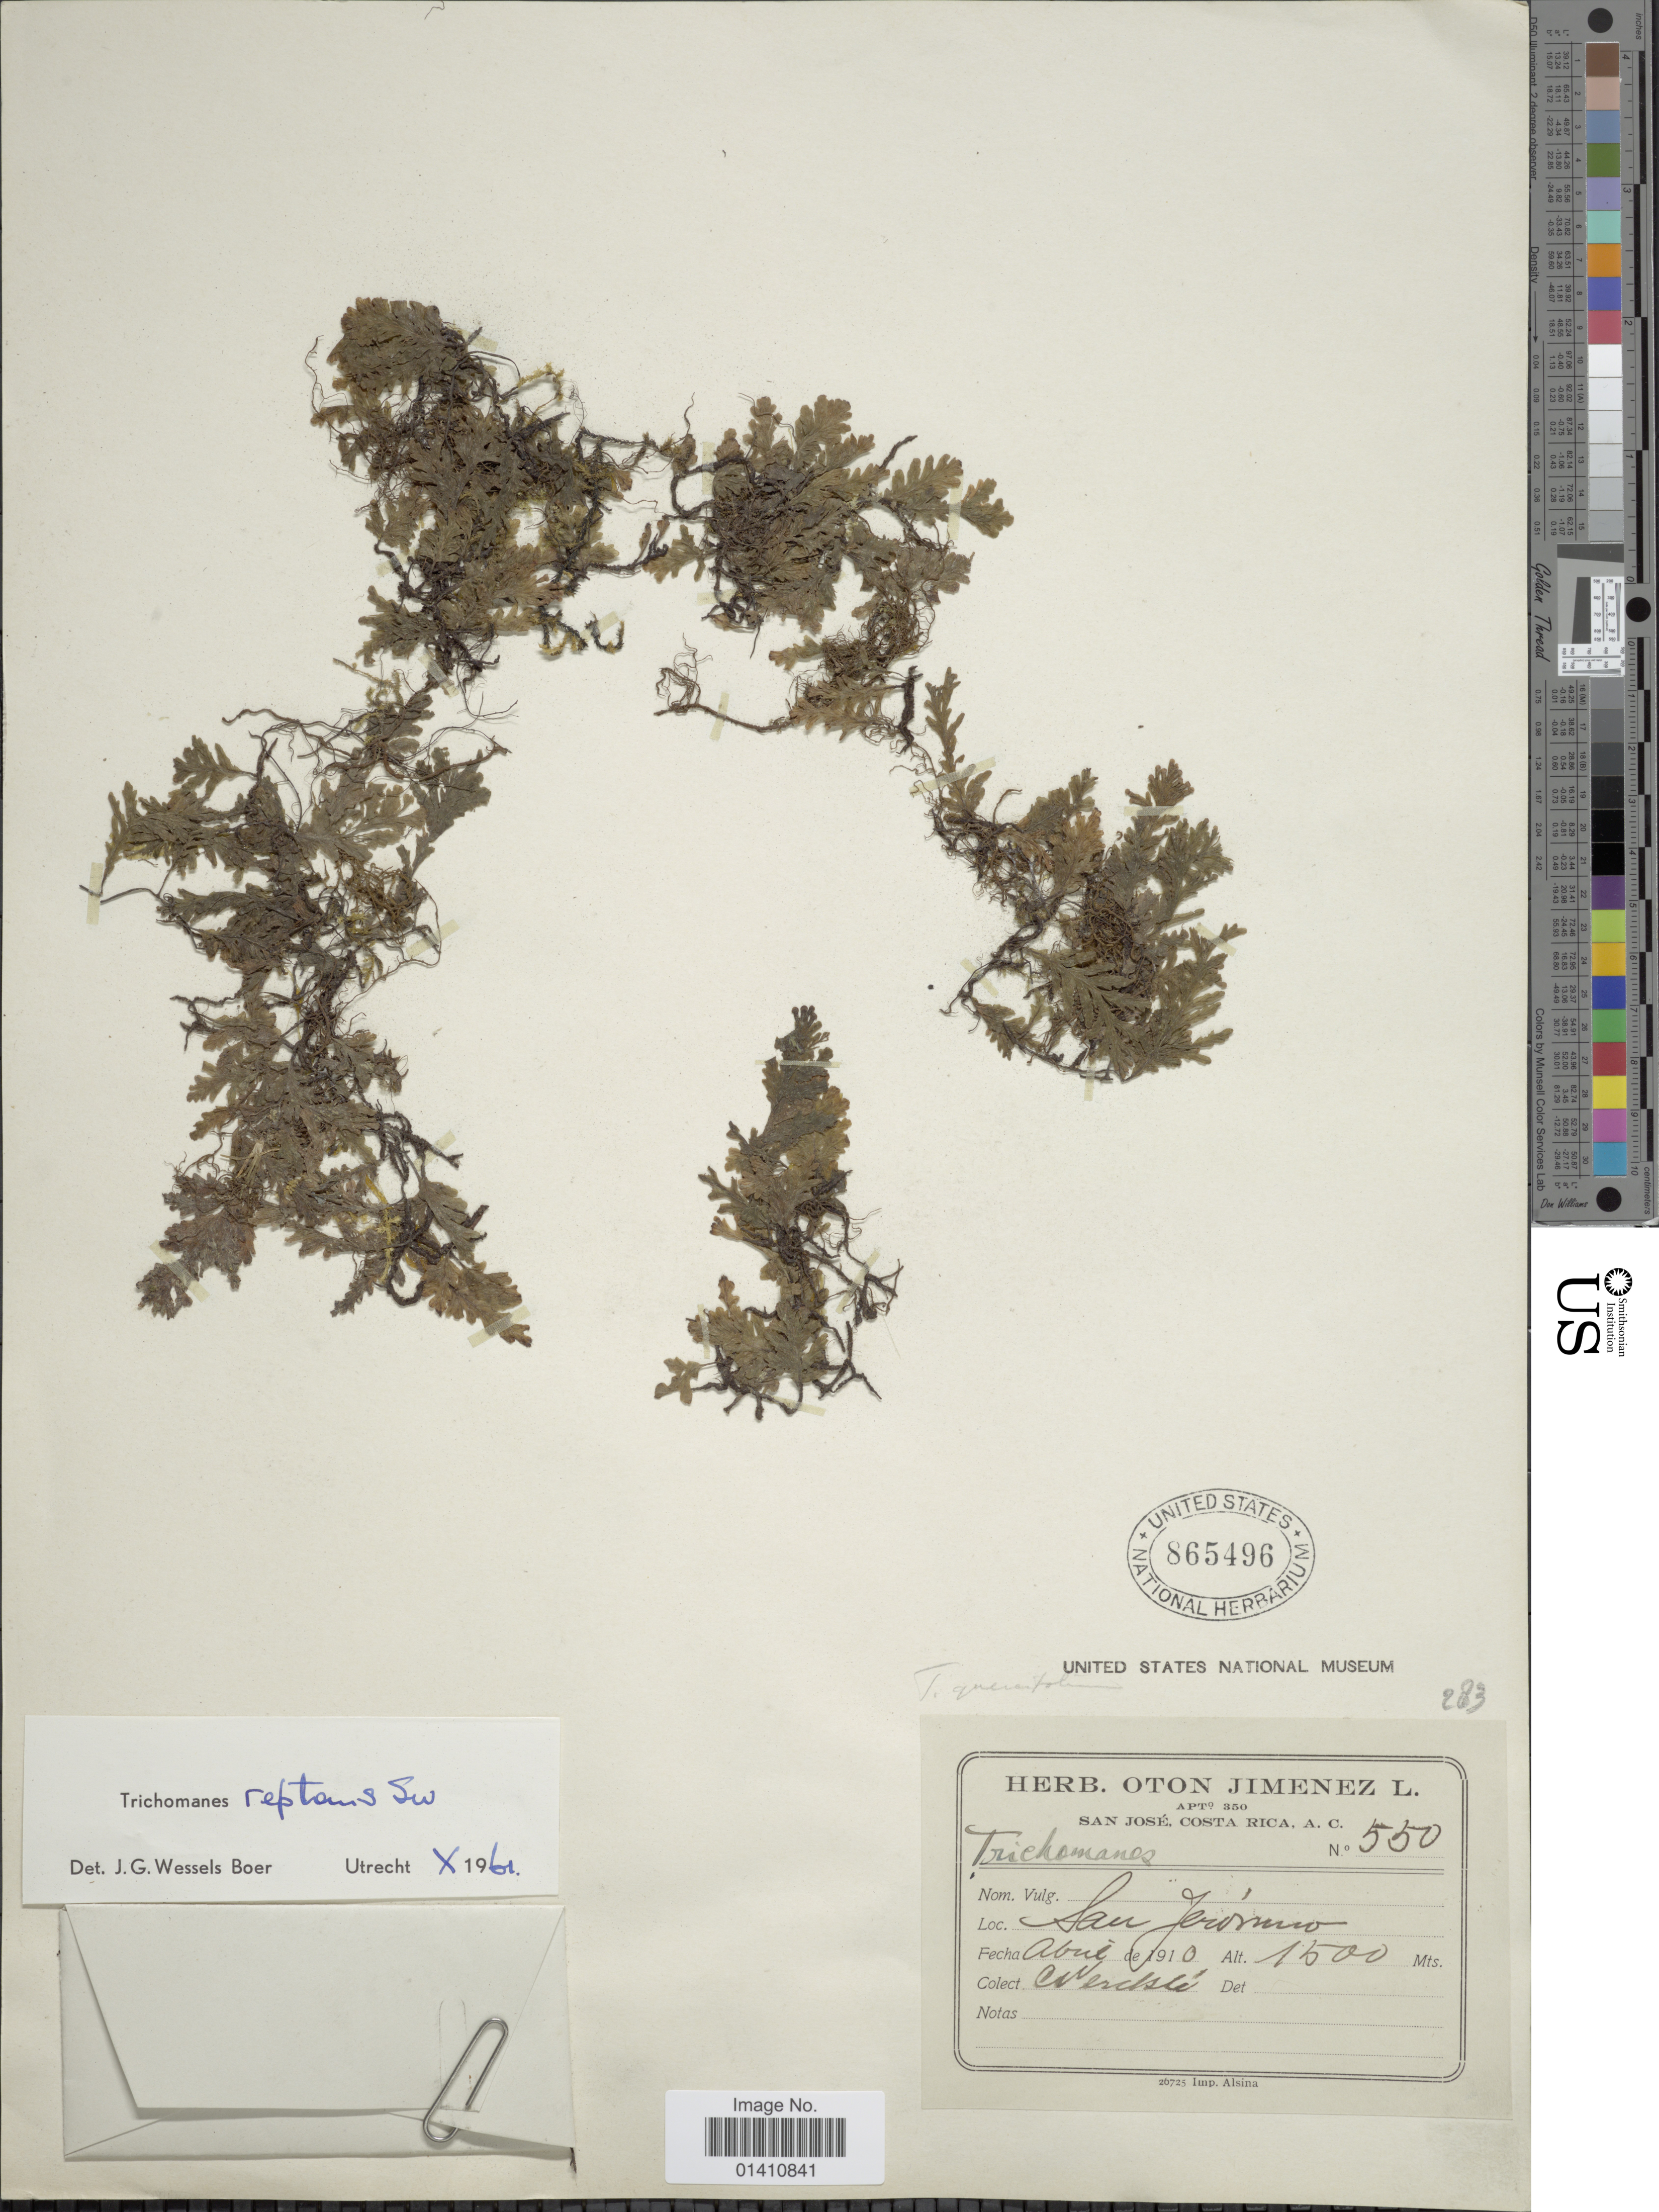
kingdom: Plantae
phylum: Tracheophyta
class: Polypodiopsida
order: Hymenophyllales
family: Hymenophyllaceae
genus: Didymoglossum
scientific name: Didymoglossum reptans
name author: (Sw.) C. Presl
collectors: C. C Wercklé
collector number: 550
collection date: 1910-04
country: Costa Rica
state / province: San José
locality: San Jeronimo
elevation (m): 1500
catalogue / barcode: US 865496